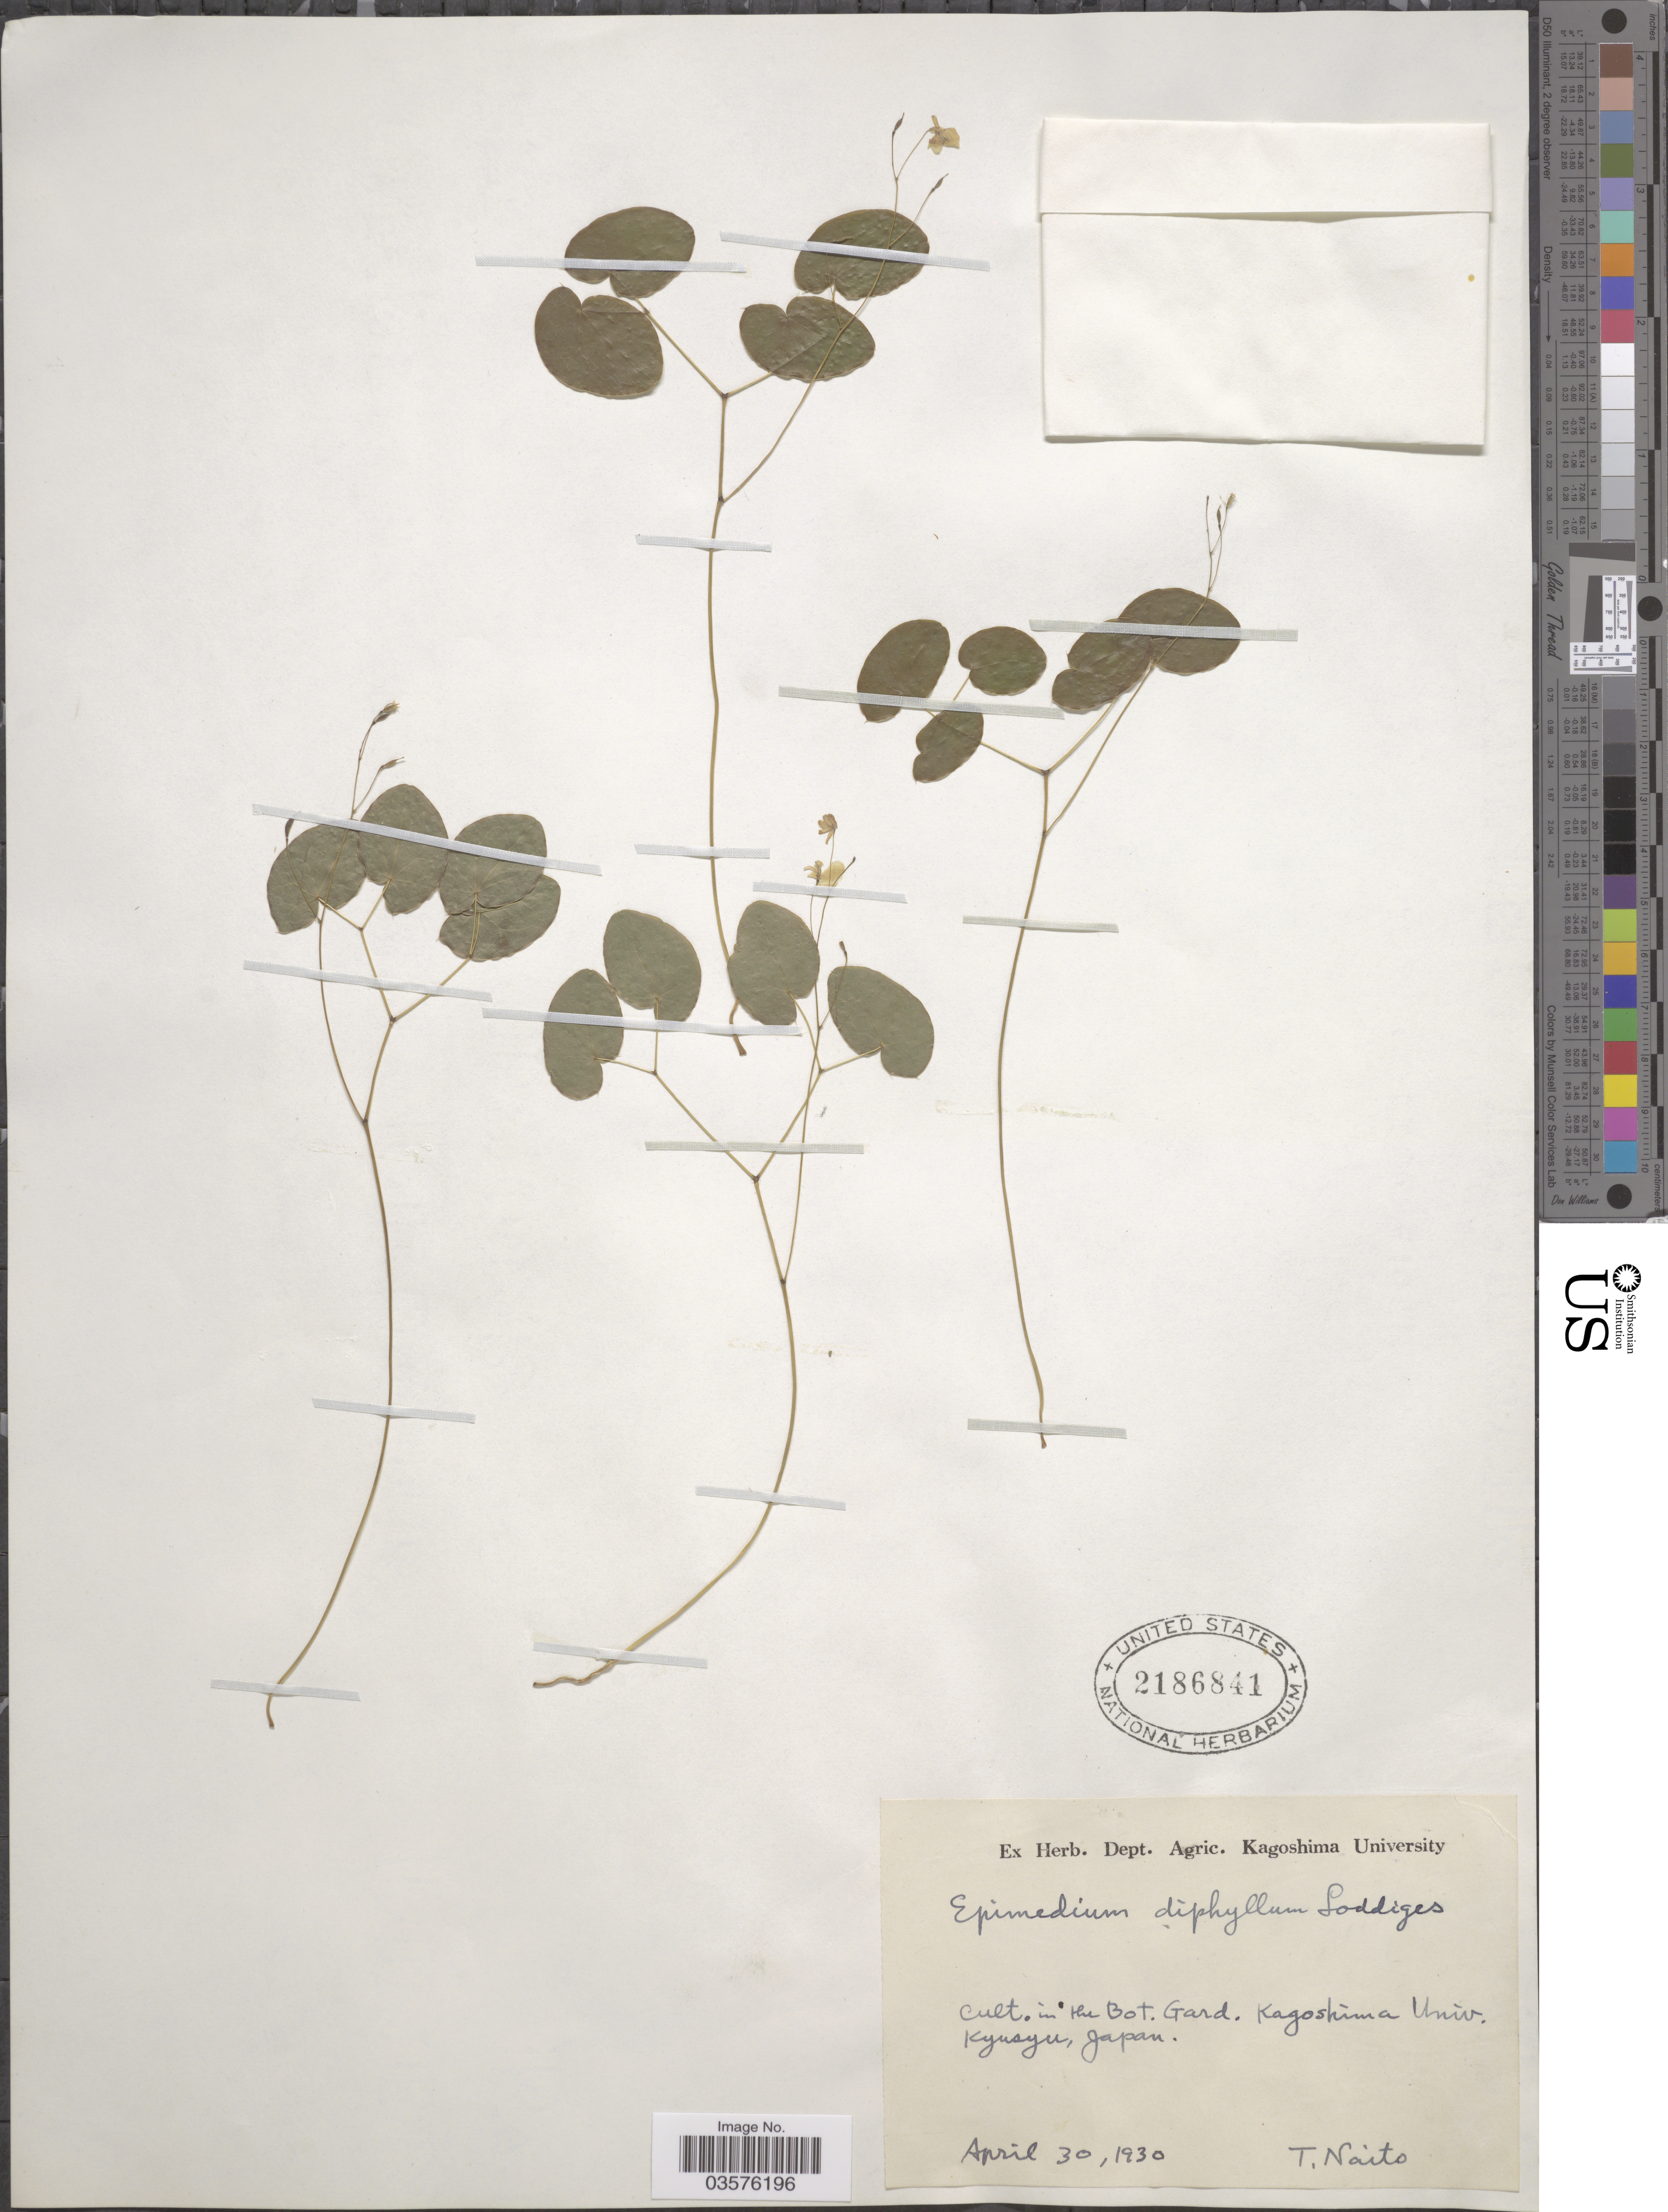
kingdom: Plantae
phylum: Tracheophyta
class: Magnoliopsida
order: Ranunculales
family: Berberidaceae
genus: Epimedium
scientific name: Epimedium diphyllum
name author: Lodd. ex Graham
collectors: T. Naito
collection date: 1930-04-30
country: Japan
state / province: Kagosima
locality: Cult. in the Bot. Gard. Kagoshima Univ. Kyusyu.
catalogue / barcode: US 2186841